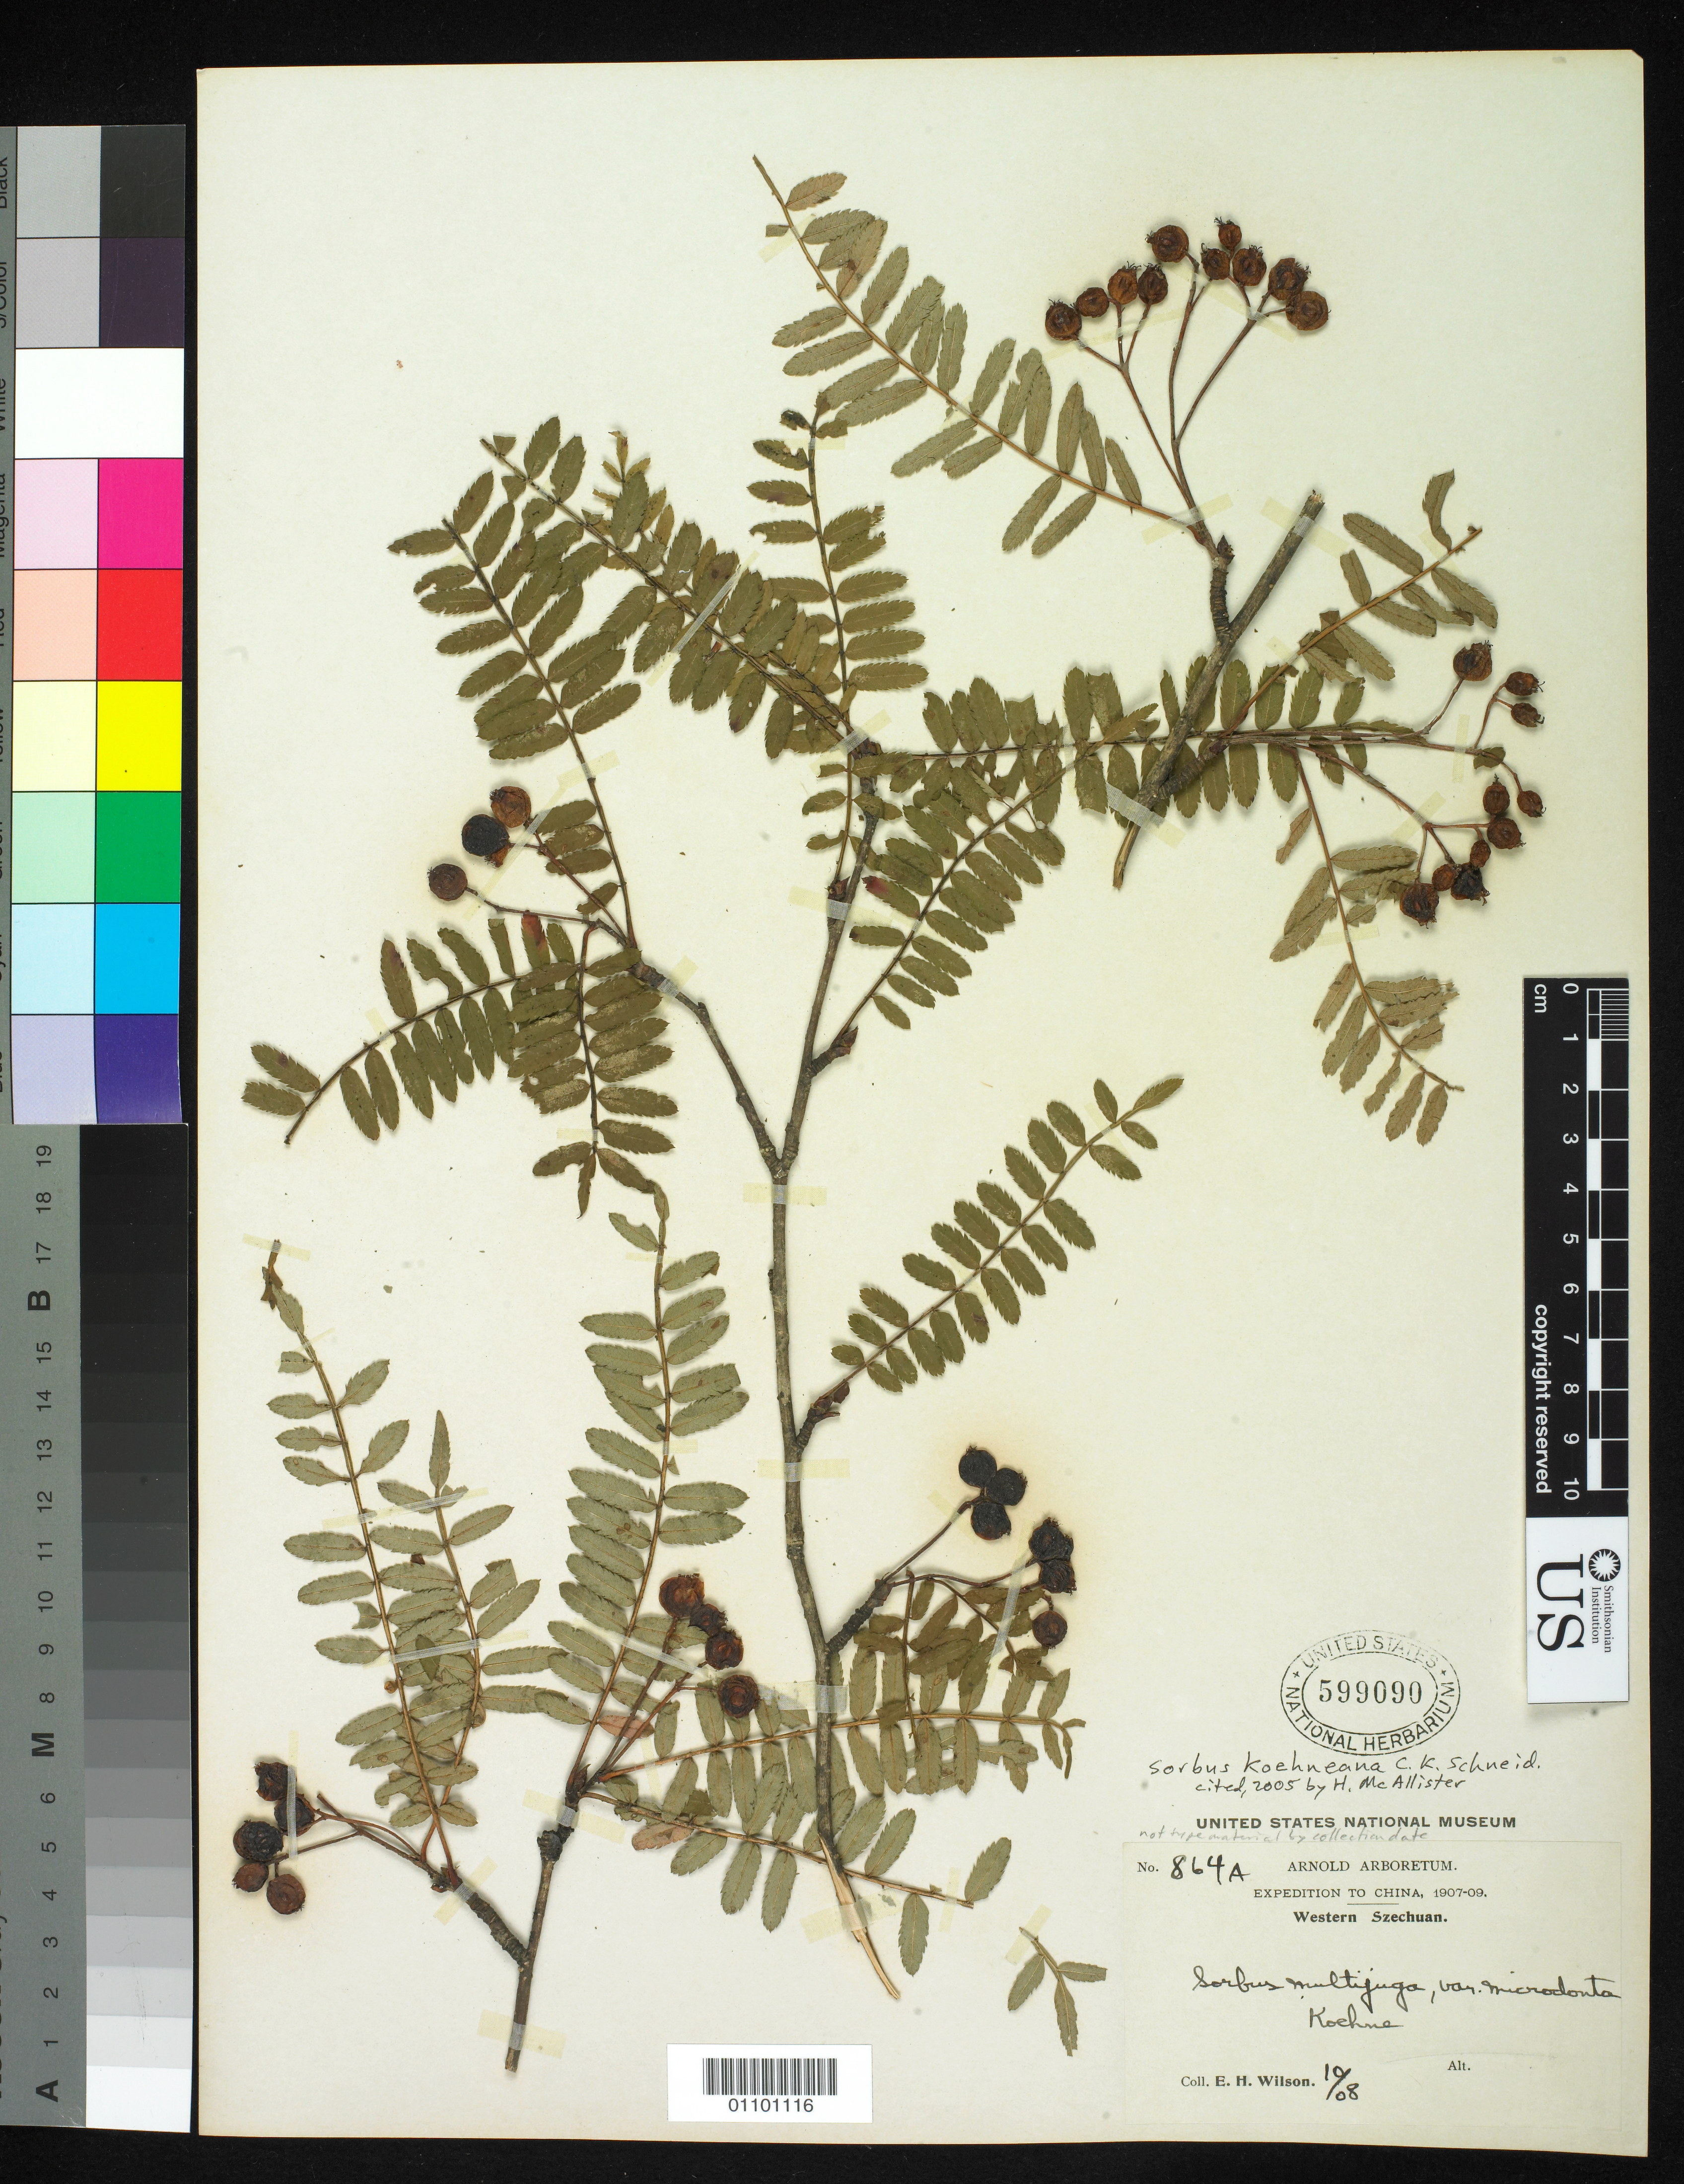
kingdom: Plantae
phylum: Tracheophyta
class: Magnoliopsida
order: Rosales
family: Rosaceae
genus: Sorbus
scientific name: Sorbus multijuga var. microdonta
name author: Koehne in Sarg.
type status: Isosyntype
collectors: E. H. Wilson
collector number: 864 a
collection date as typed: Oct 1908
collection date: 1908-10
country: China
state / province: Sichuan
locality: Western Szechuan.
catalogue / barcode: US 599090